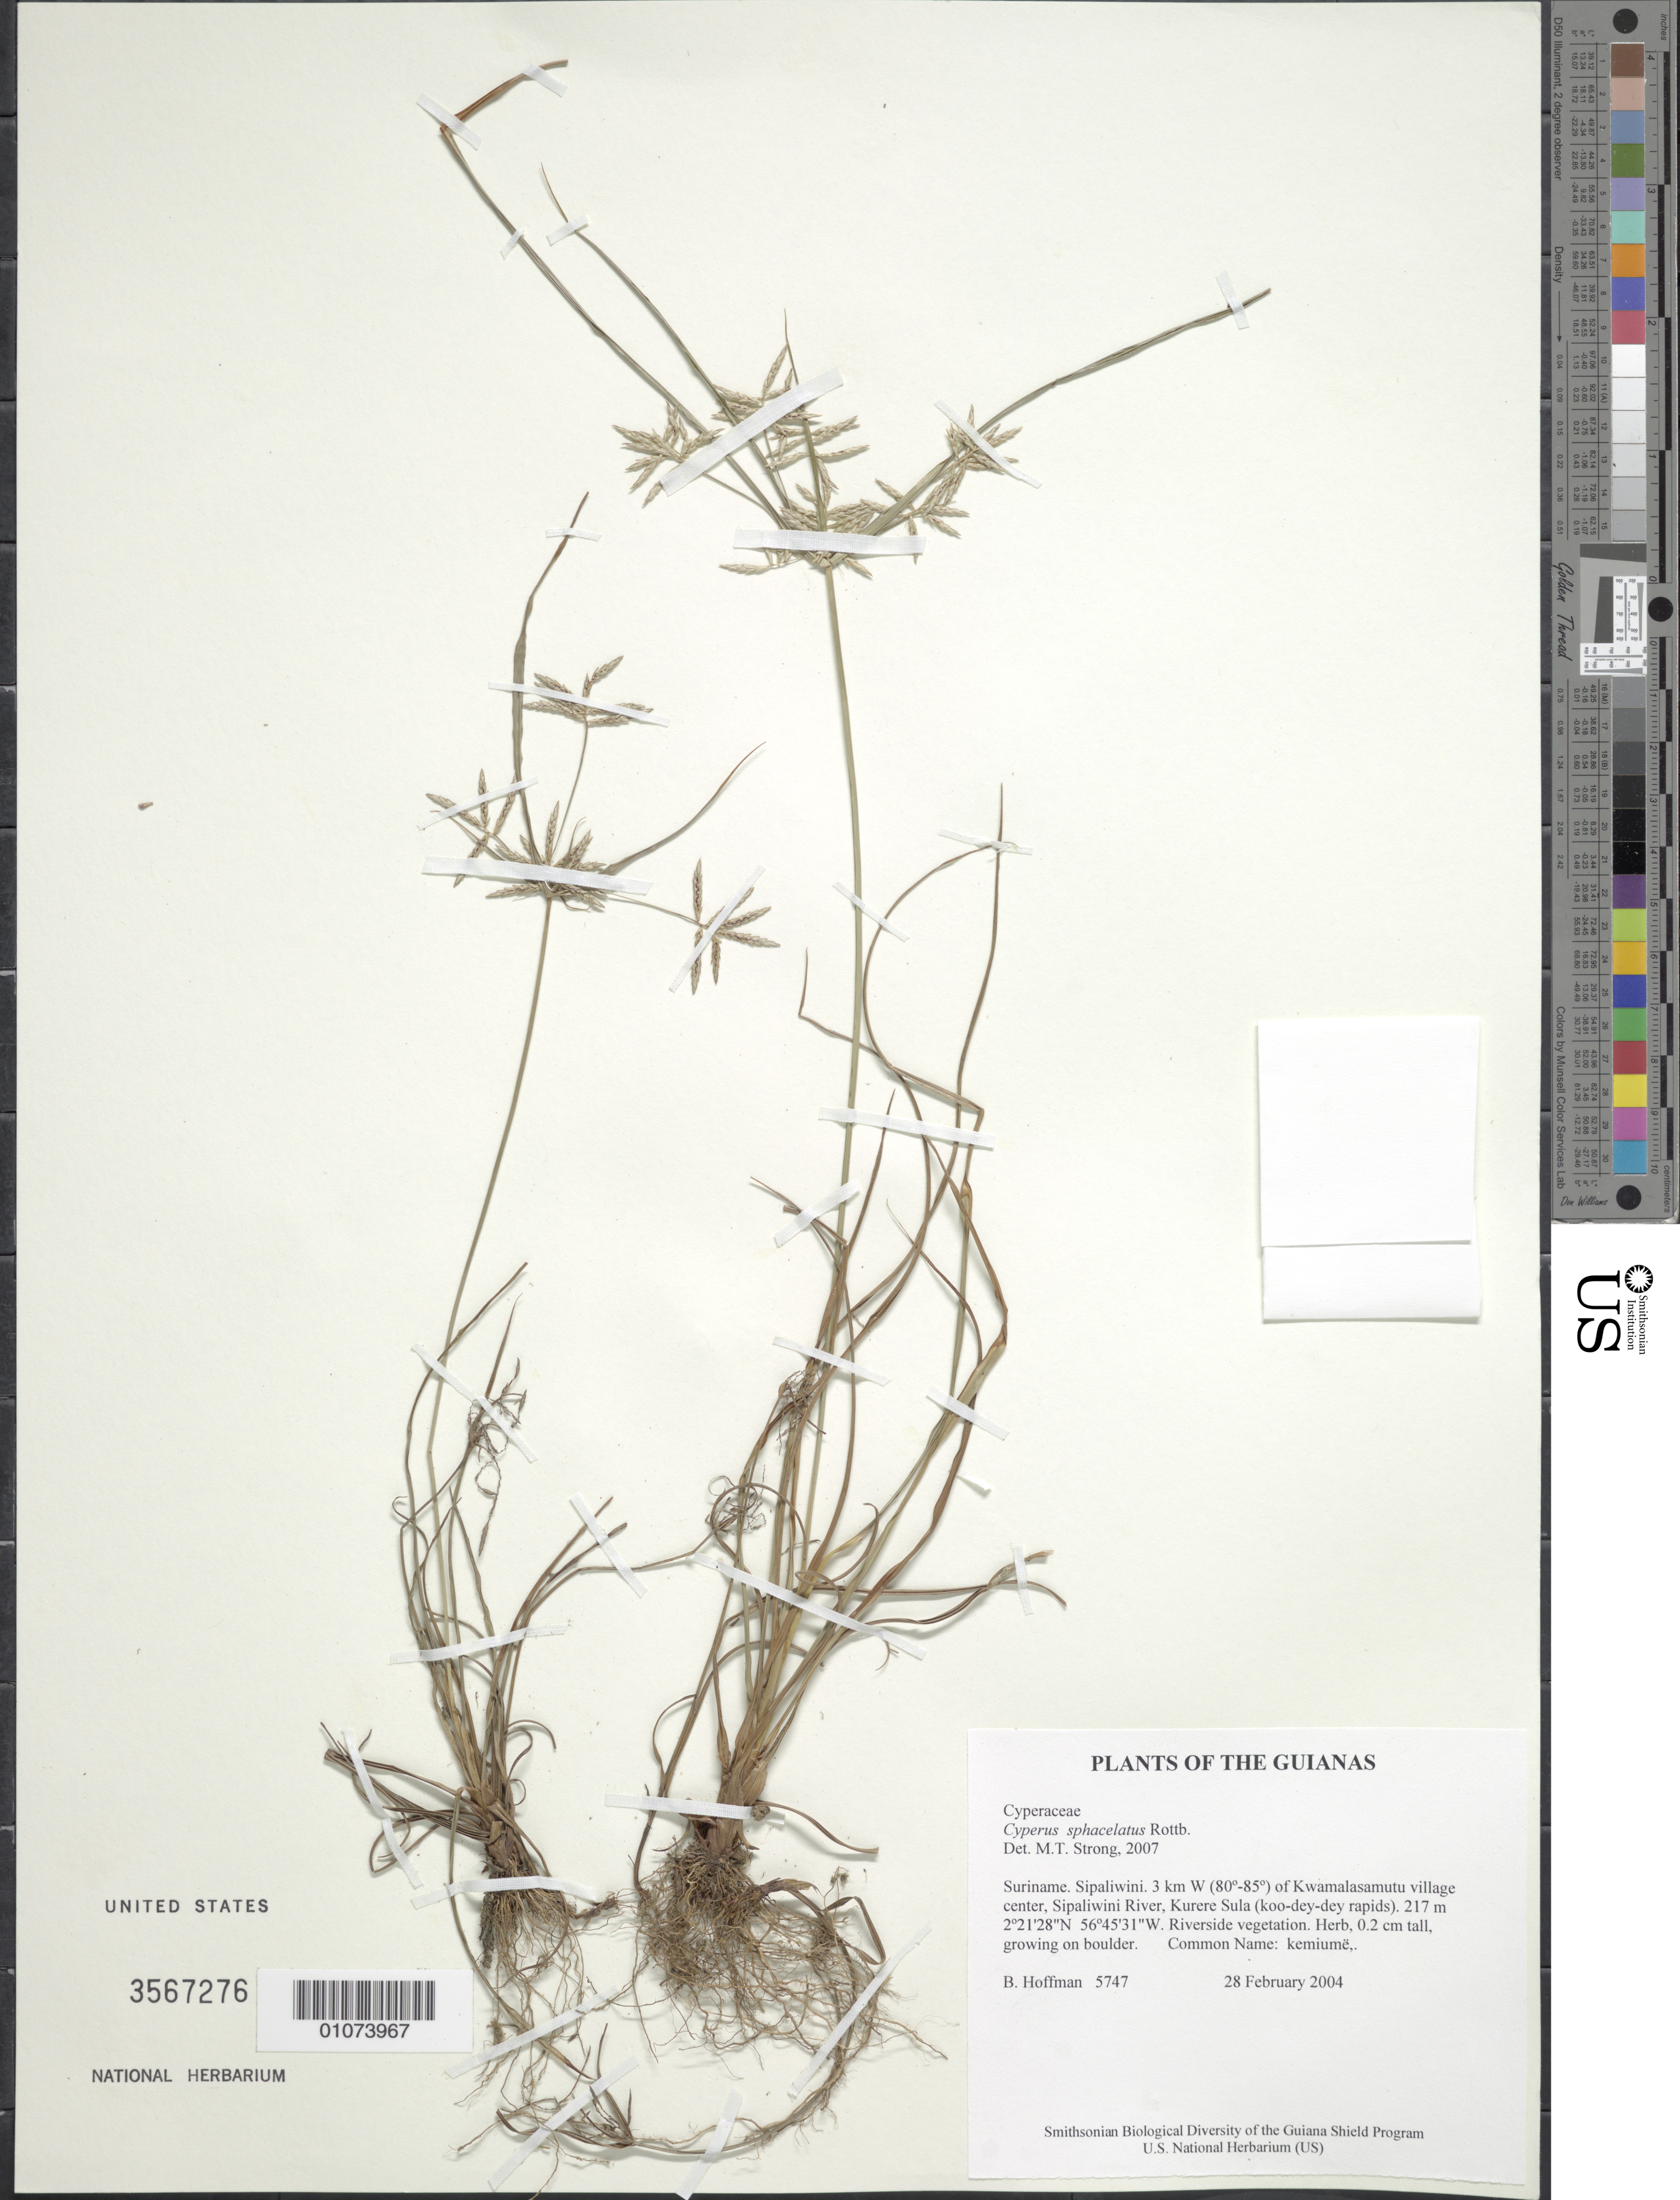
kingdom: Plantae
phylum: Tracheophyta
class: Liliopsida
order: Poales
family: Cyperaceae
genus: Cyperus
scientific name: Cyperus sphacelatus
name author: Rottb.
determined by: Strong, M. T., (US), Smithsonian Institution - National Museum of Natural History (UNITED STATES)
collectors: B. Hoffman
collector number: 5747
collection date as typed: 28 February 2004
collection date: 2004-02-28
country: Suriname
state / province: Sipaliwini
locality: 3 km W (80º-85º) of Kwamalasamutu village center, Sipaliwini River, Kurere Sula (koo-dey-dey rapids)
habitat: Riverside vegetation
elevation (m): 217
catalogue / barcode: US 3567276